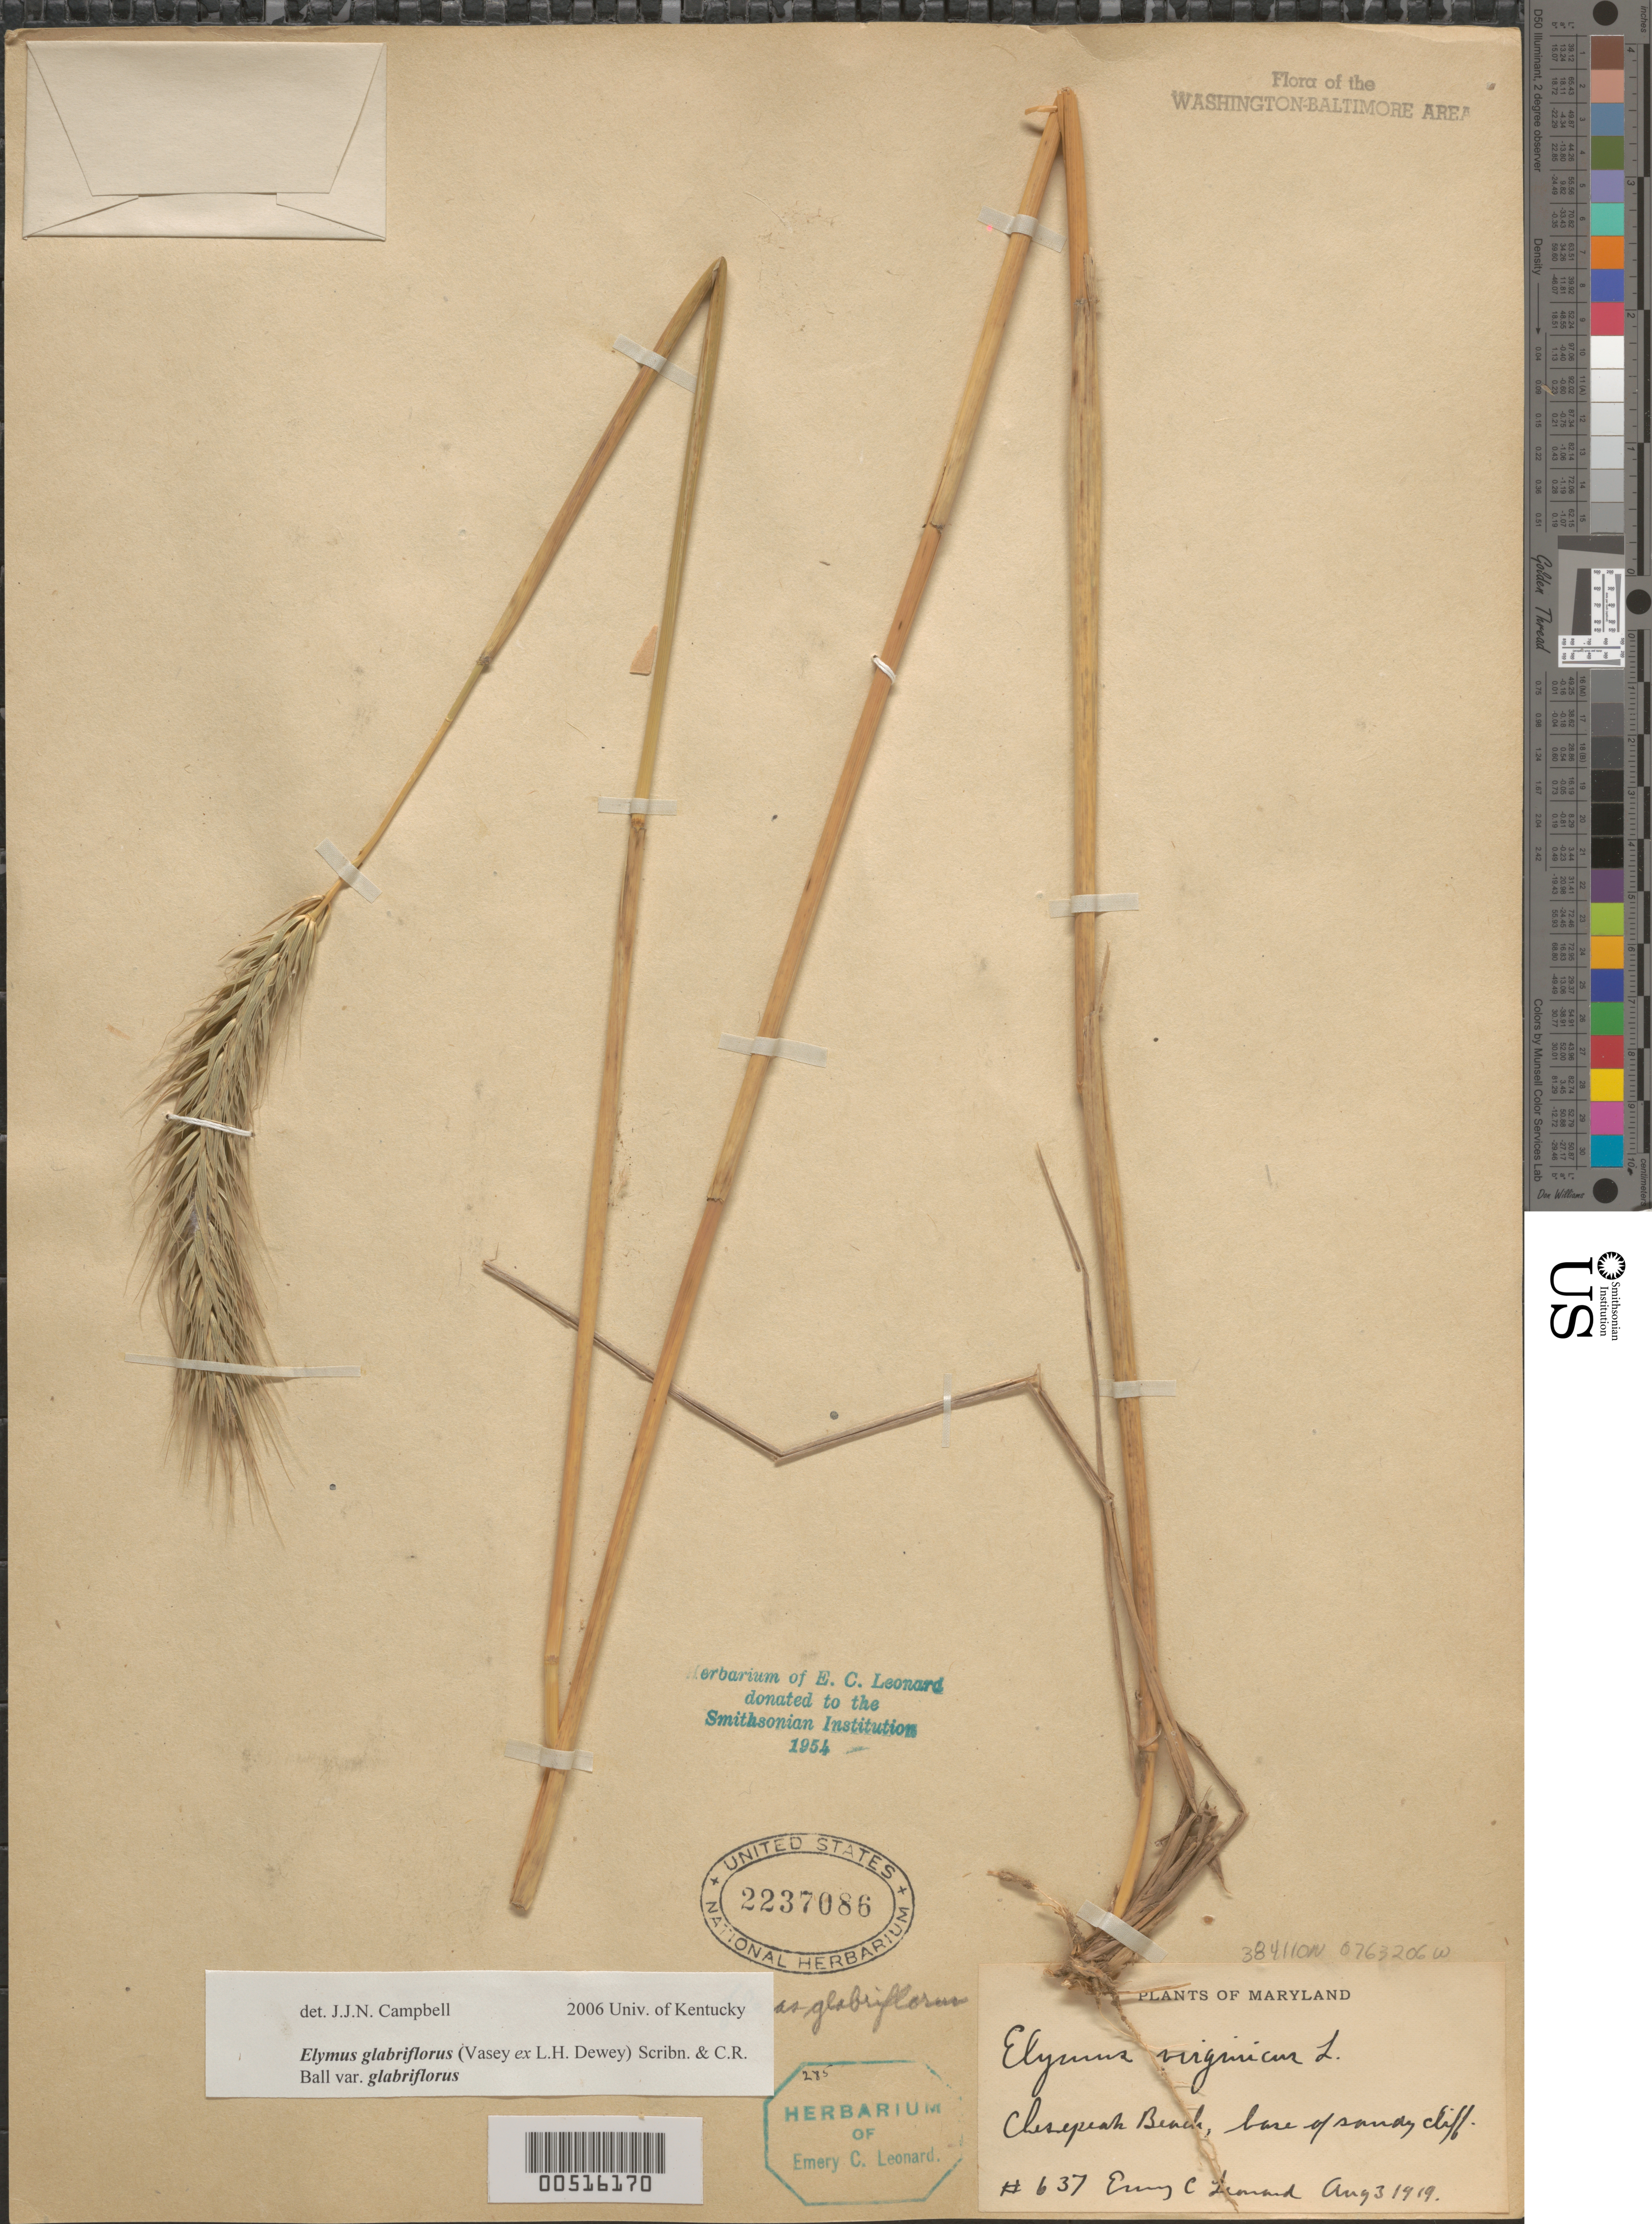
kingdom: Plantae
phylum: Tracheophyta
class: Liliopsida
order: Poales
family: Poaceae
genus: Elymus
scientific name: Elymus glabriflorus var. glabriflorus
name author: (Vasey ex L.H. Dewey) Scribn. & C.R. Ball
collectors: E. C. Leonard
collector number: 637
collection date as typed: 03 Aug 1919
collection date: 1919-08-03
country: United States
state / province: Maryland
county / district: Calvert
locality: Chesapeake Beach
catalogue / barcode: US 2237086